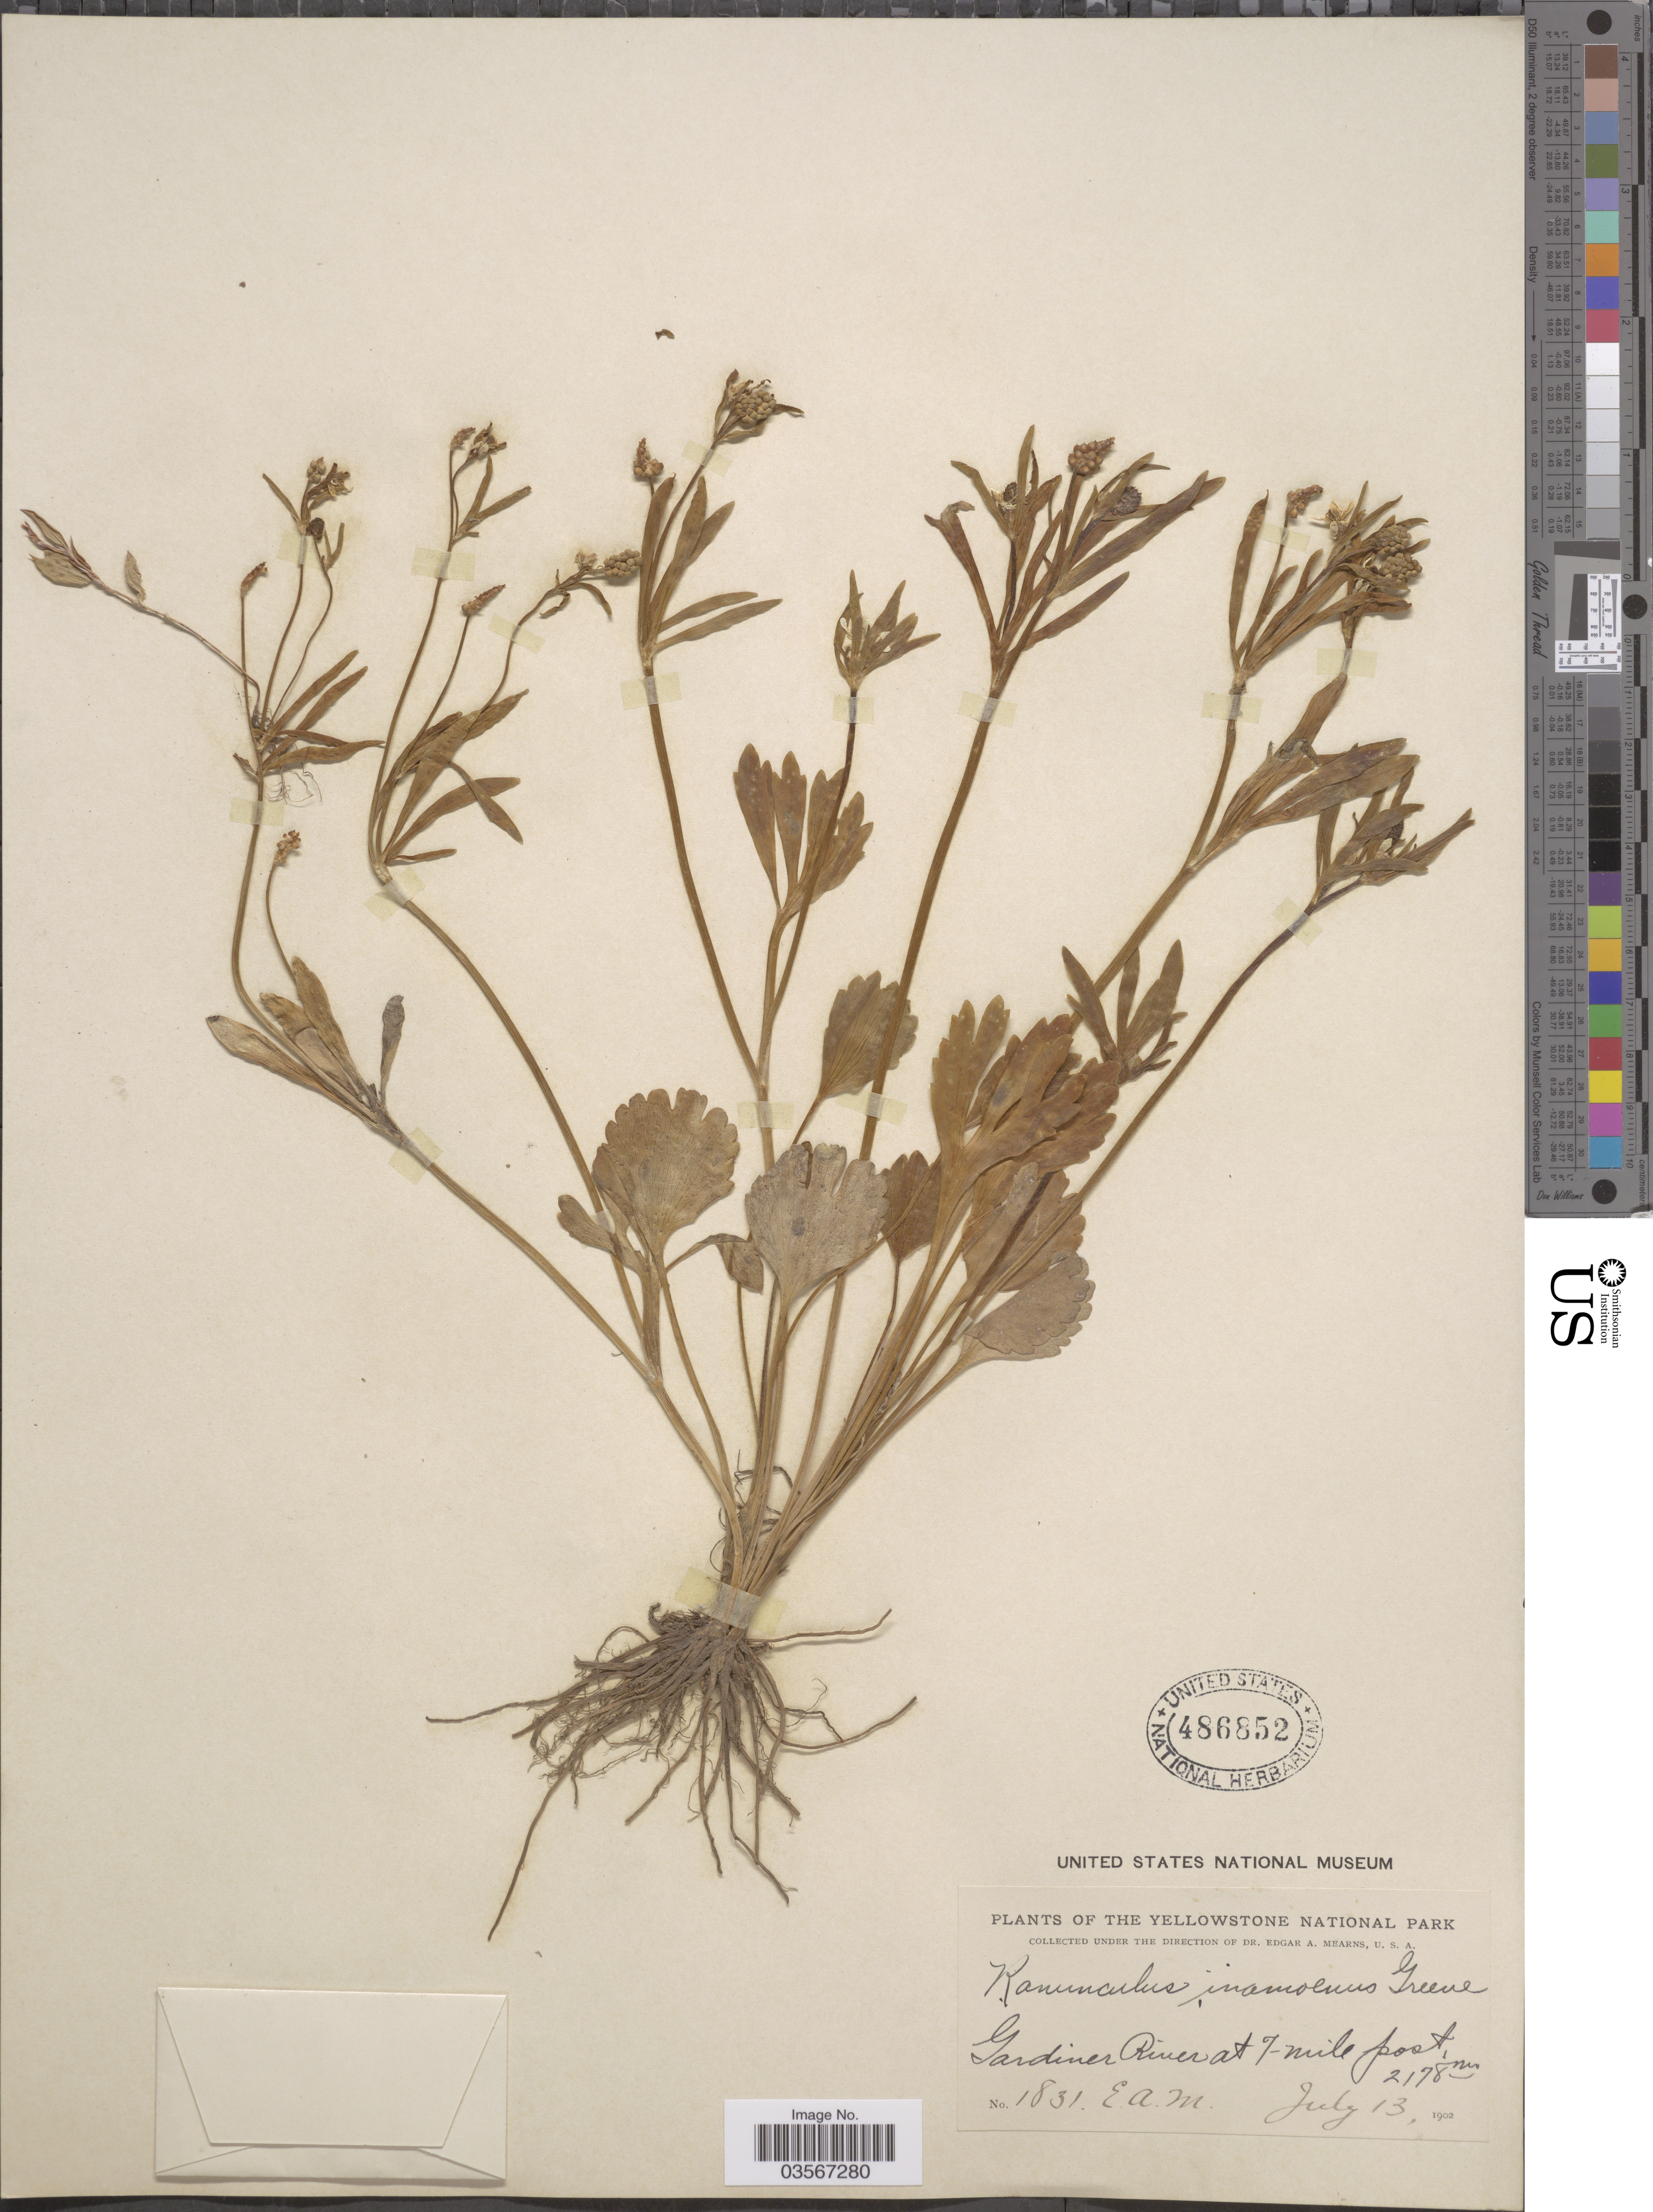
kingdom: Plantae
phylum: Tracheophyta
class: Magnoliopsida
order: Ranunculales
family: Ranunculaceae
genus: Ranunculus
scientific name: Ranunculus inamoenus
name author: Greene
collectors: E. A. Mearns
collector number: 1831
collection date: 1902-07-13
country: United States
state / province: Montana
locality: The Yellowstone National Park. Gardiner River at 7-Mile post.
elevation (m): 2178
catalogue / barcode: US 486852